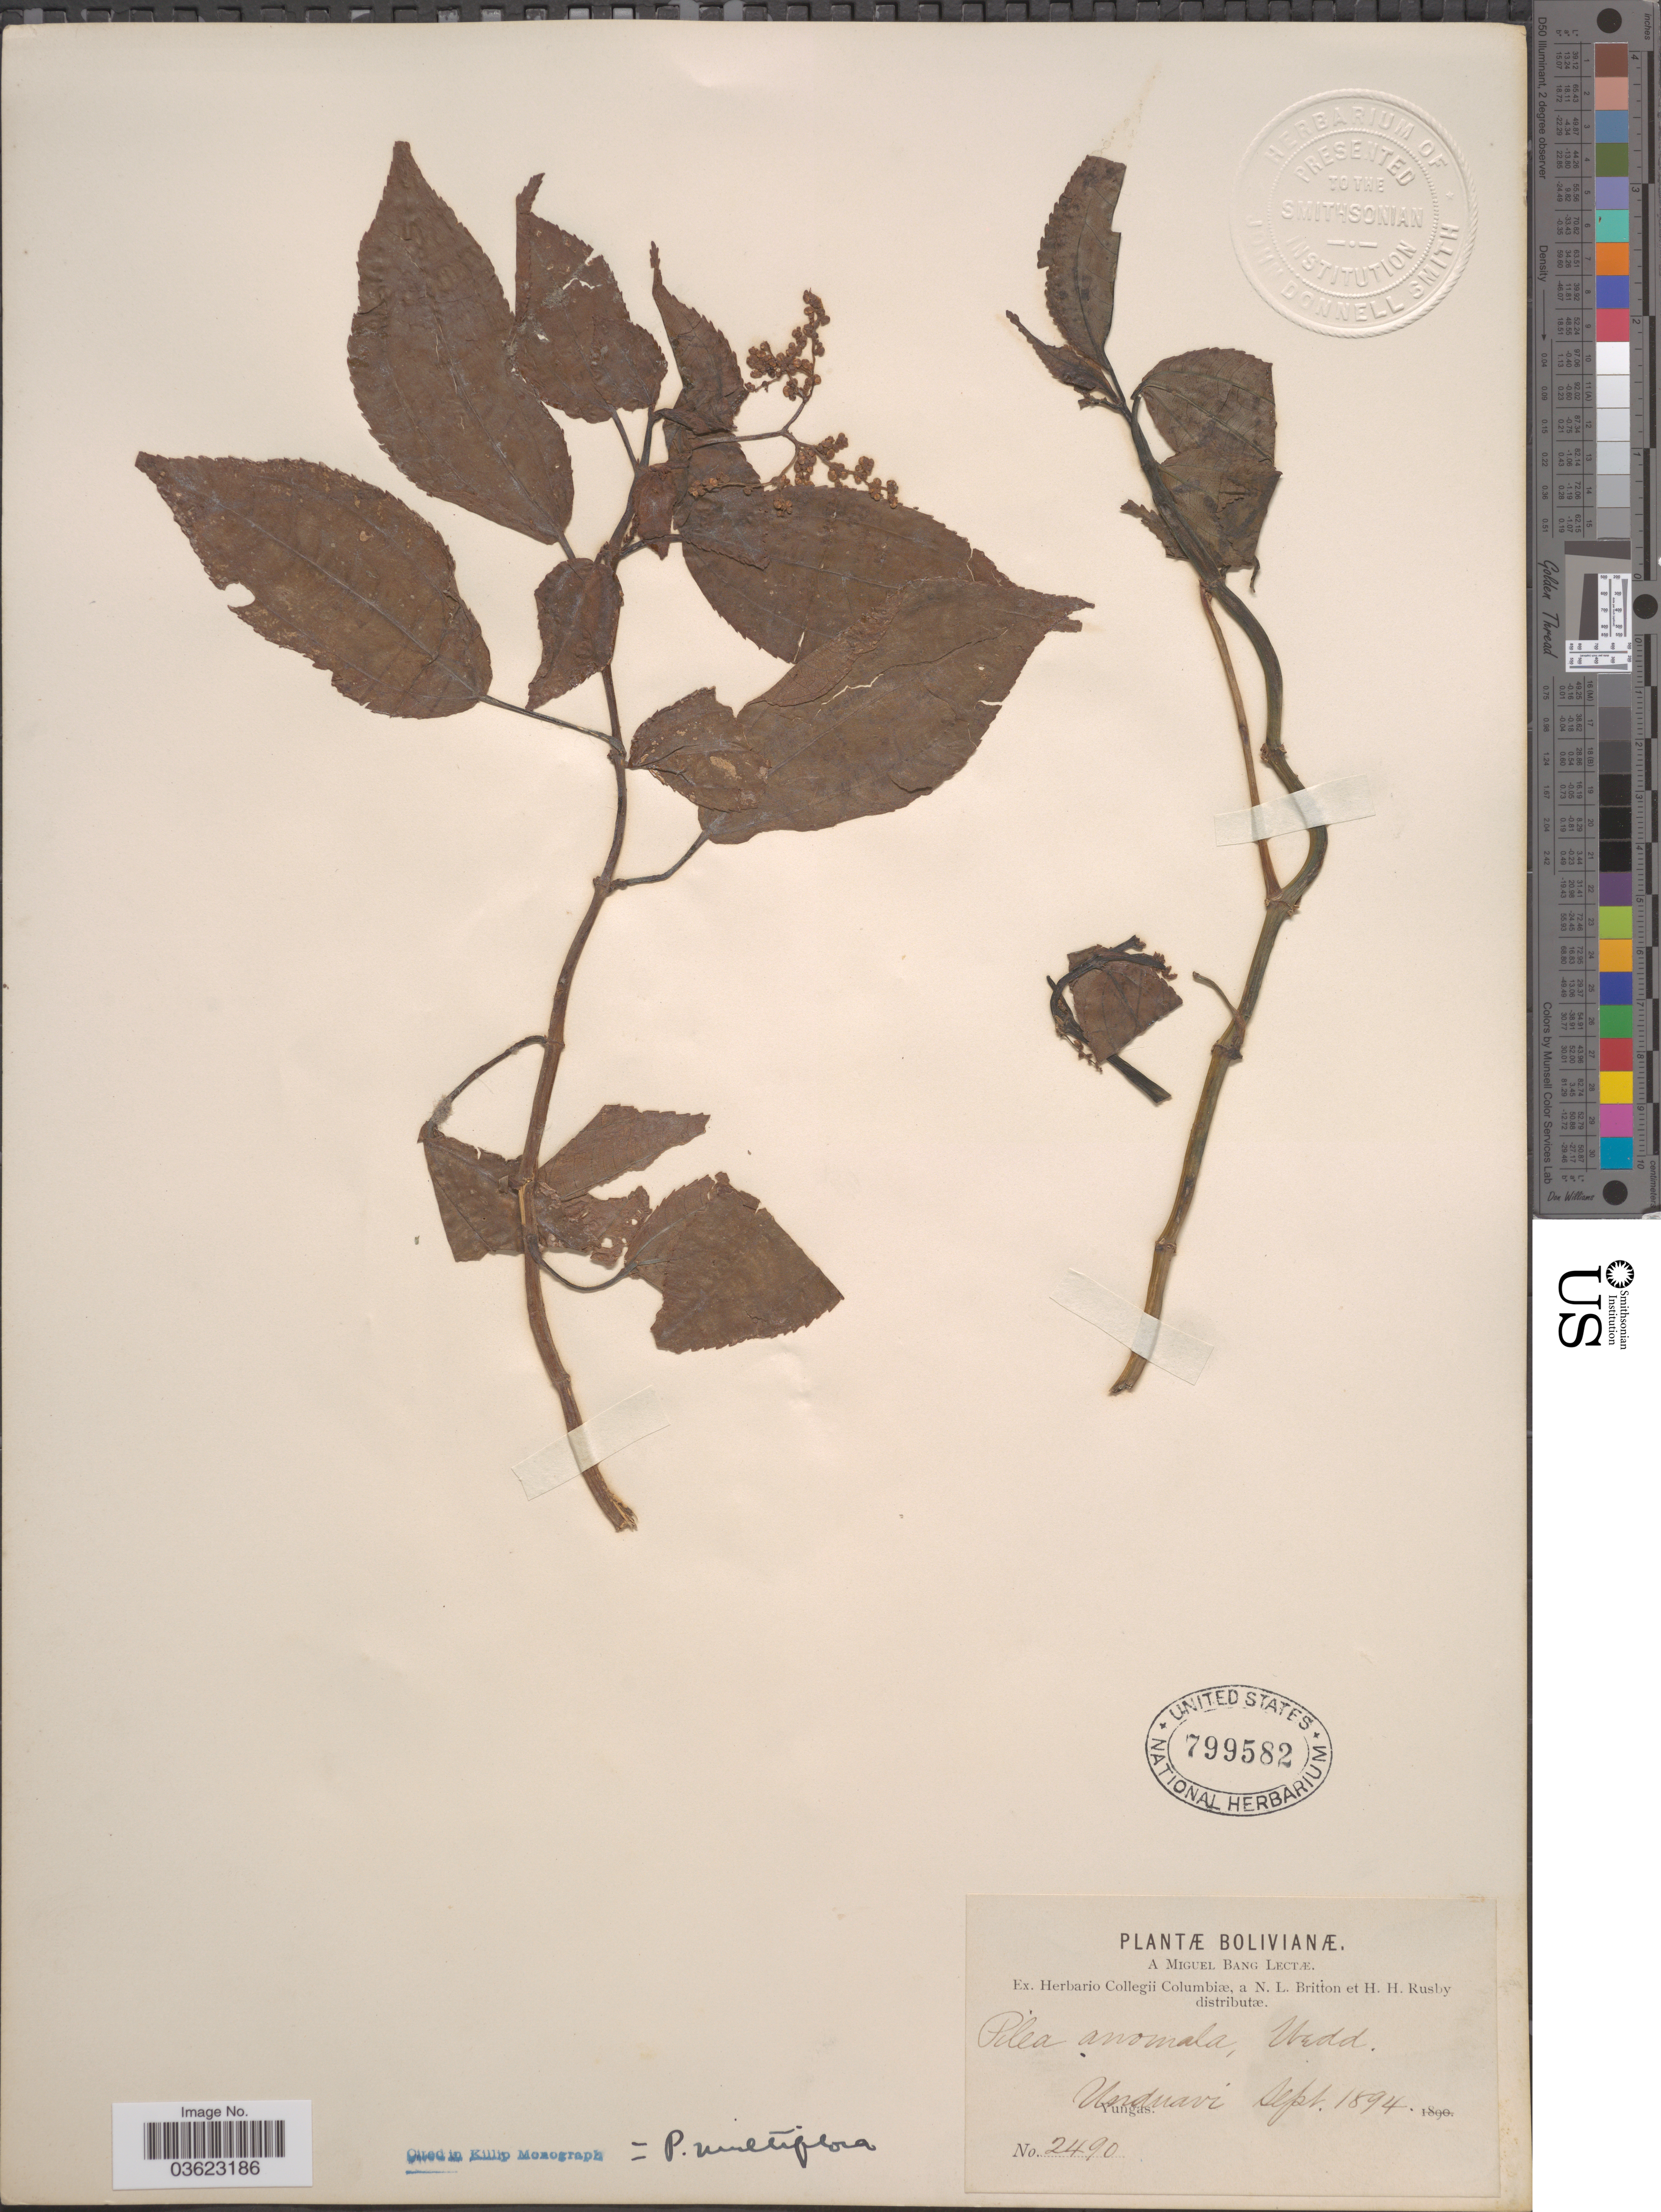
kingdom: Plantae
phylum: Tracheophyta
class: Magnoliopsida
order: Rosales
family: Urticaceae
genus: Pilea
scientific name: Pilea anomala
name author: Wedd.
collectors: M. Bang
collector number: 2490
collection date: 1894-09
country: Bolivia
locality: Unduavi. Yungas.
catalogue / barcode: US 799582